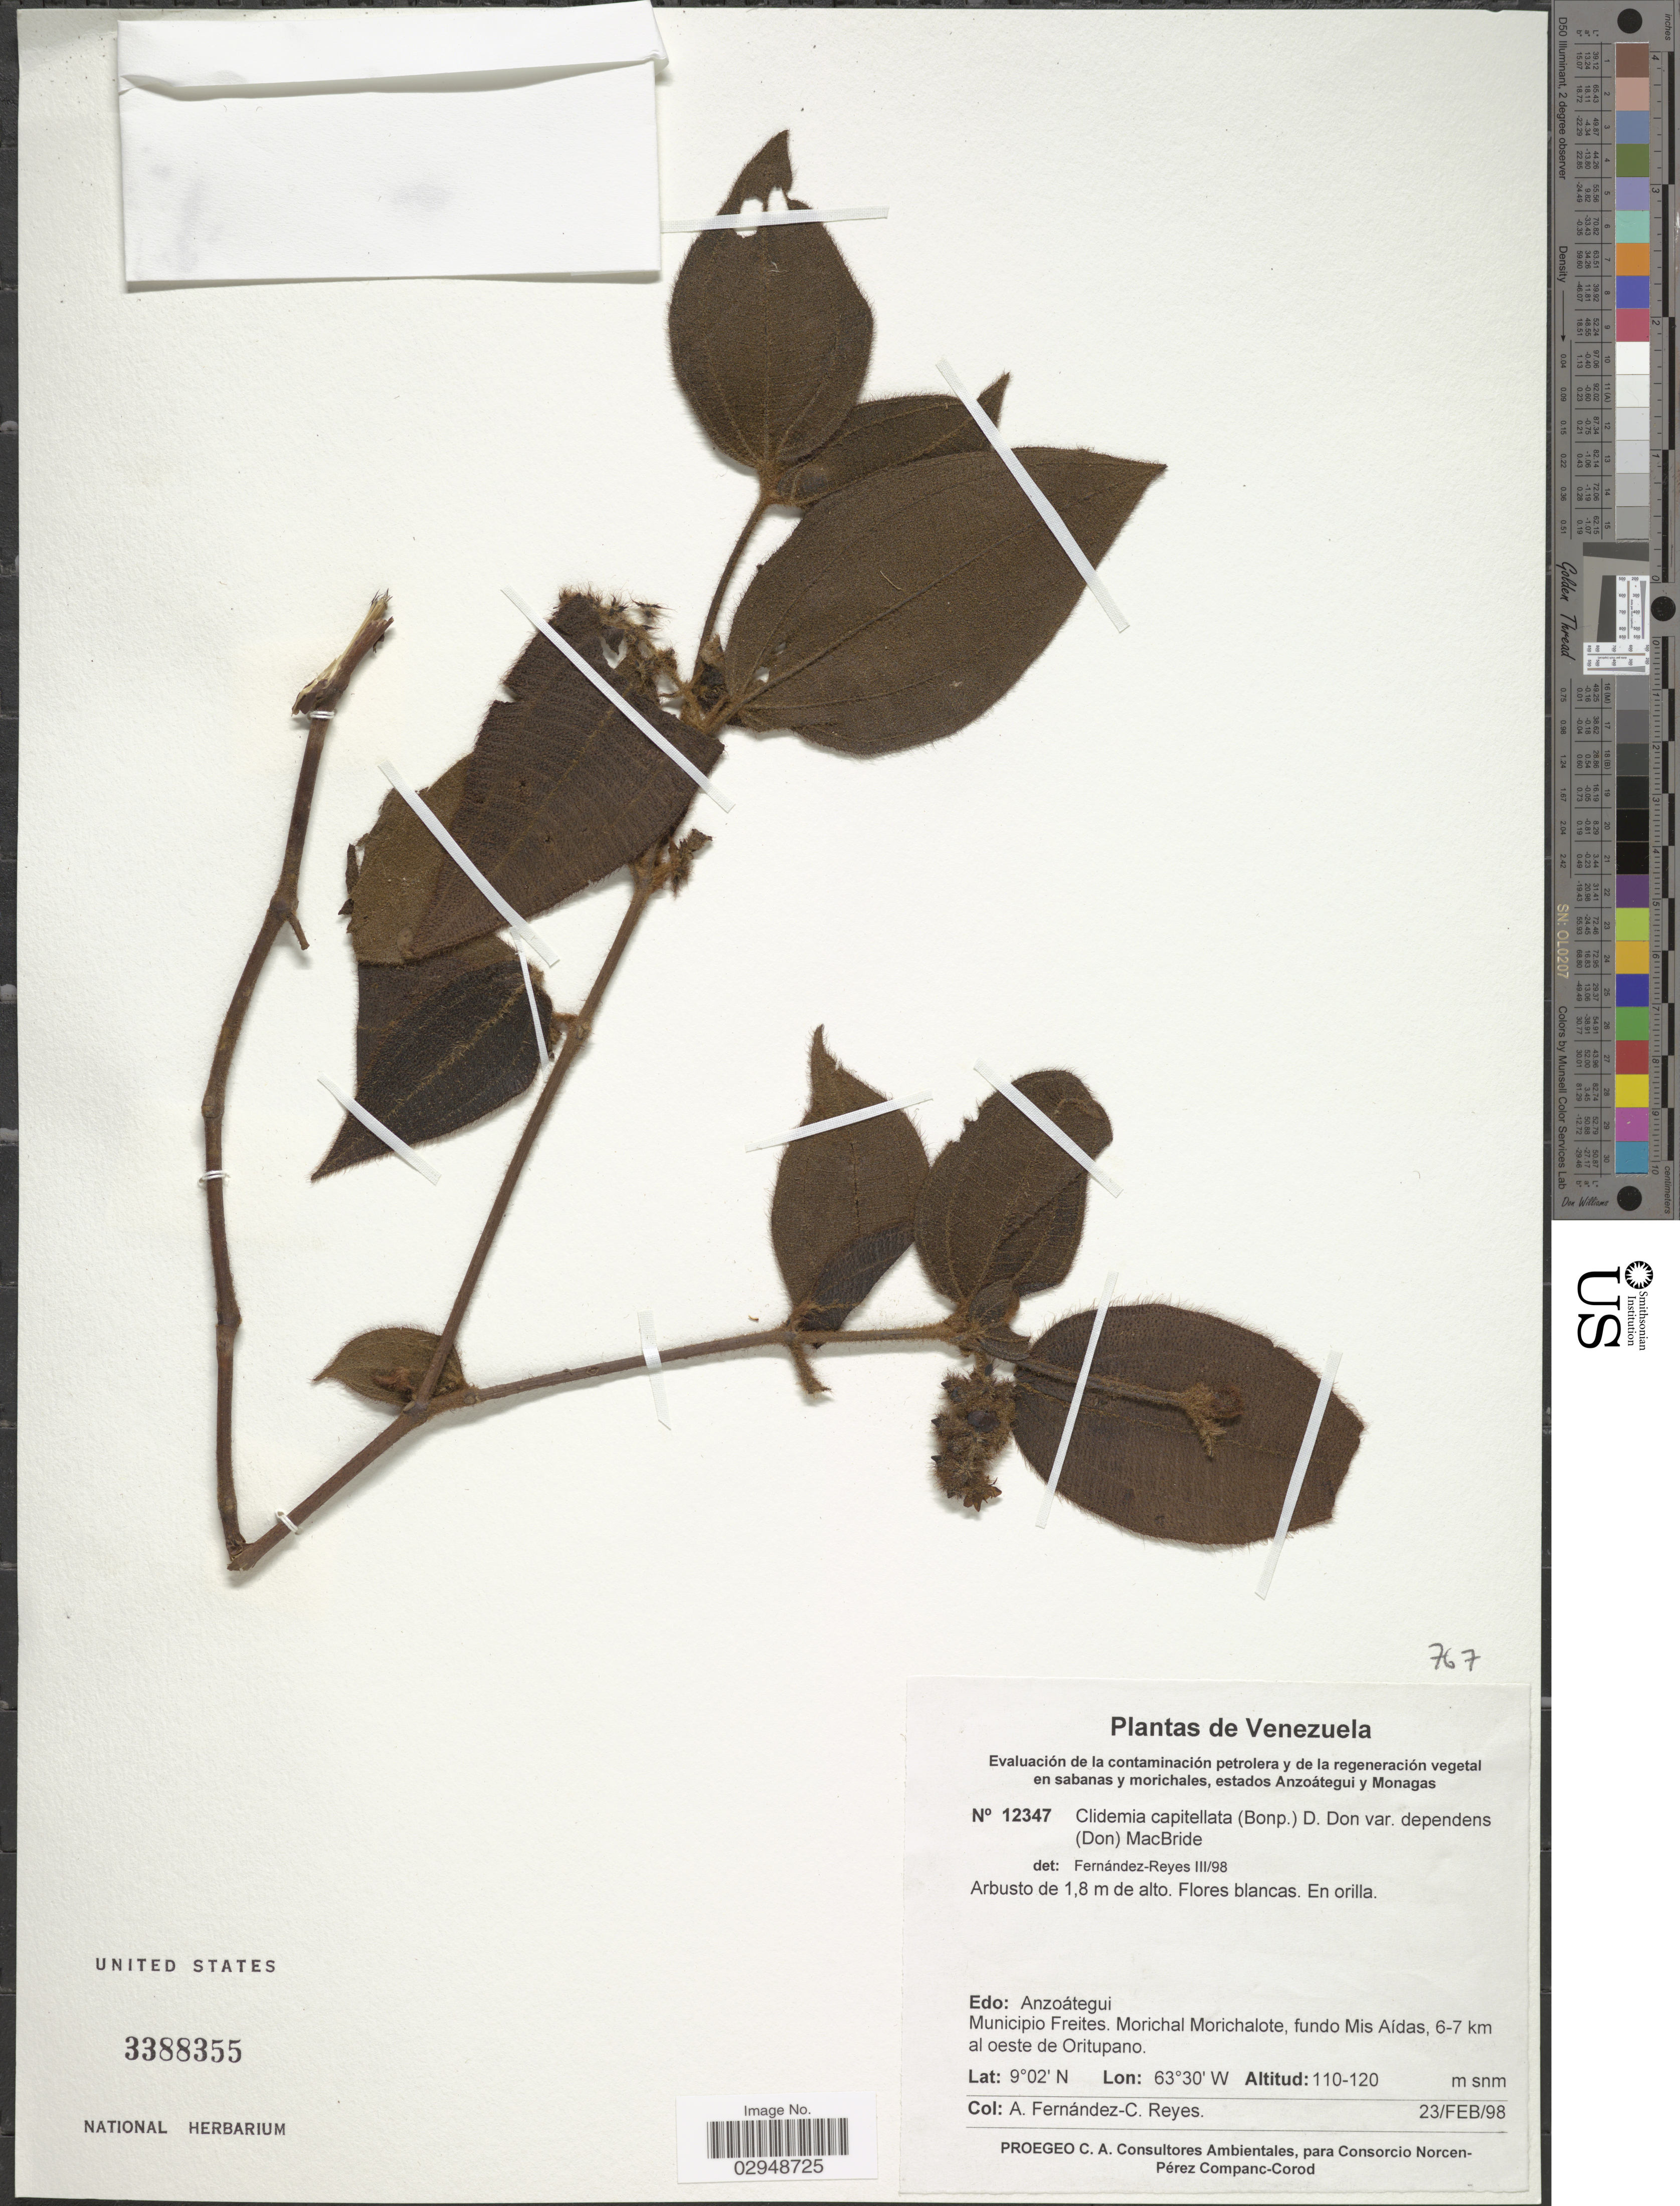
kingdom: Plantae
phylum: Tracheophyta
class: Magnoliopsida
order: Myrtales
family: Melastomataceae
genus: Clidemia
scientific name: Clidemia capitellata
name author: (Bonpl.) D. Don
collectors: A. Fernández & C. Reyes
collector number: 12347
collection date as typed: Transcribed d/m/y: 23/2/98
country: Venezuela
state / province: Anzoategui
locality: Edo: Anzoátegui. Municipio Freites. Morichal Morichalote, fundo Mis Aídas, 6-7 km al oeste de Oritupano.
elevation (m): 110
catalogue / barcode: US 3388355